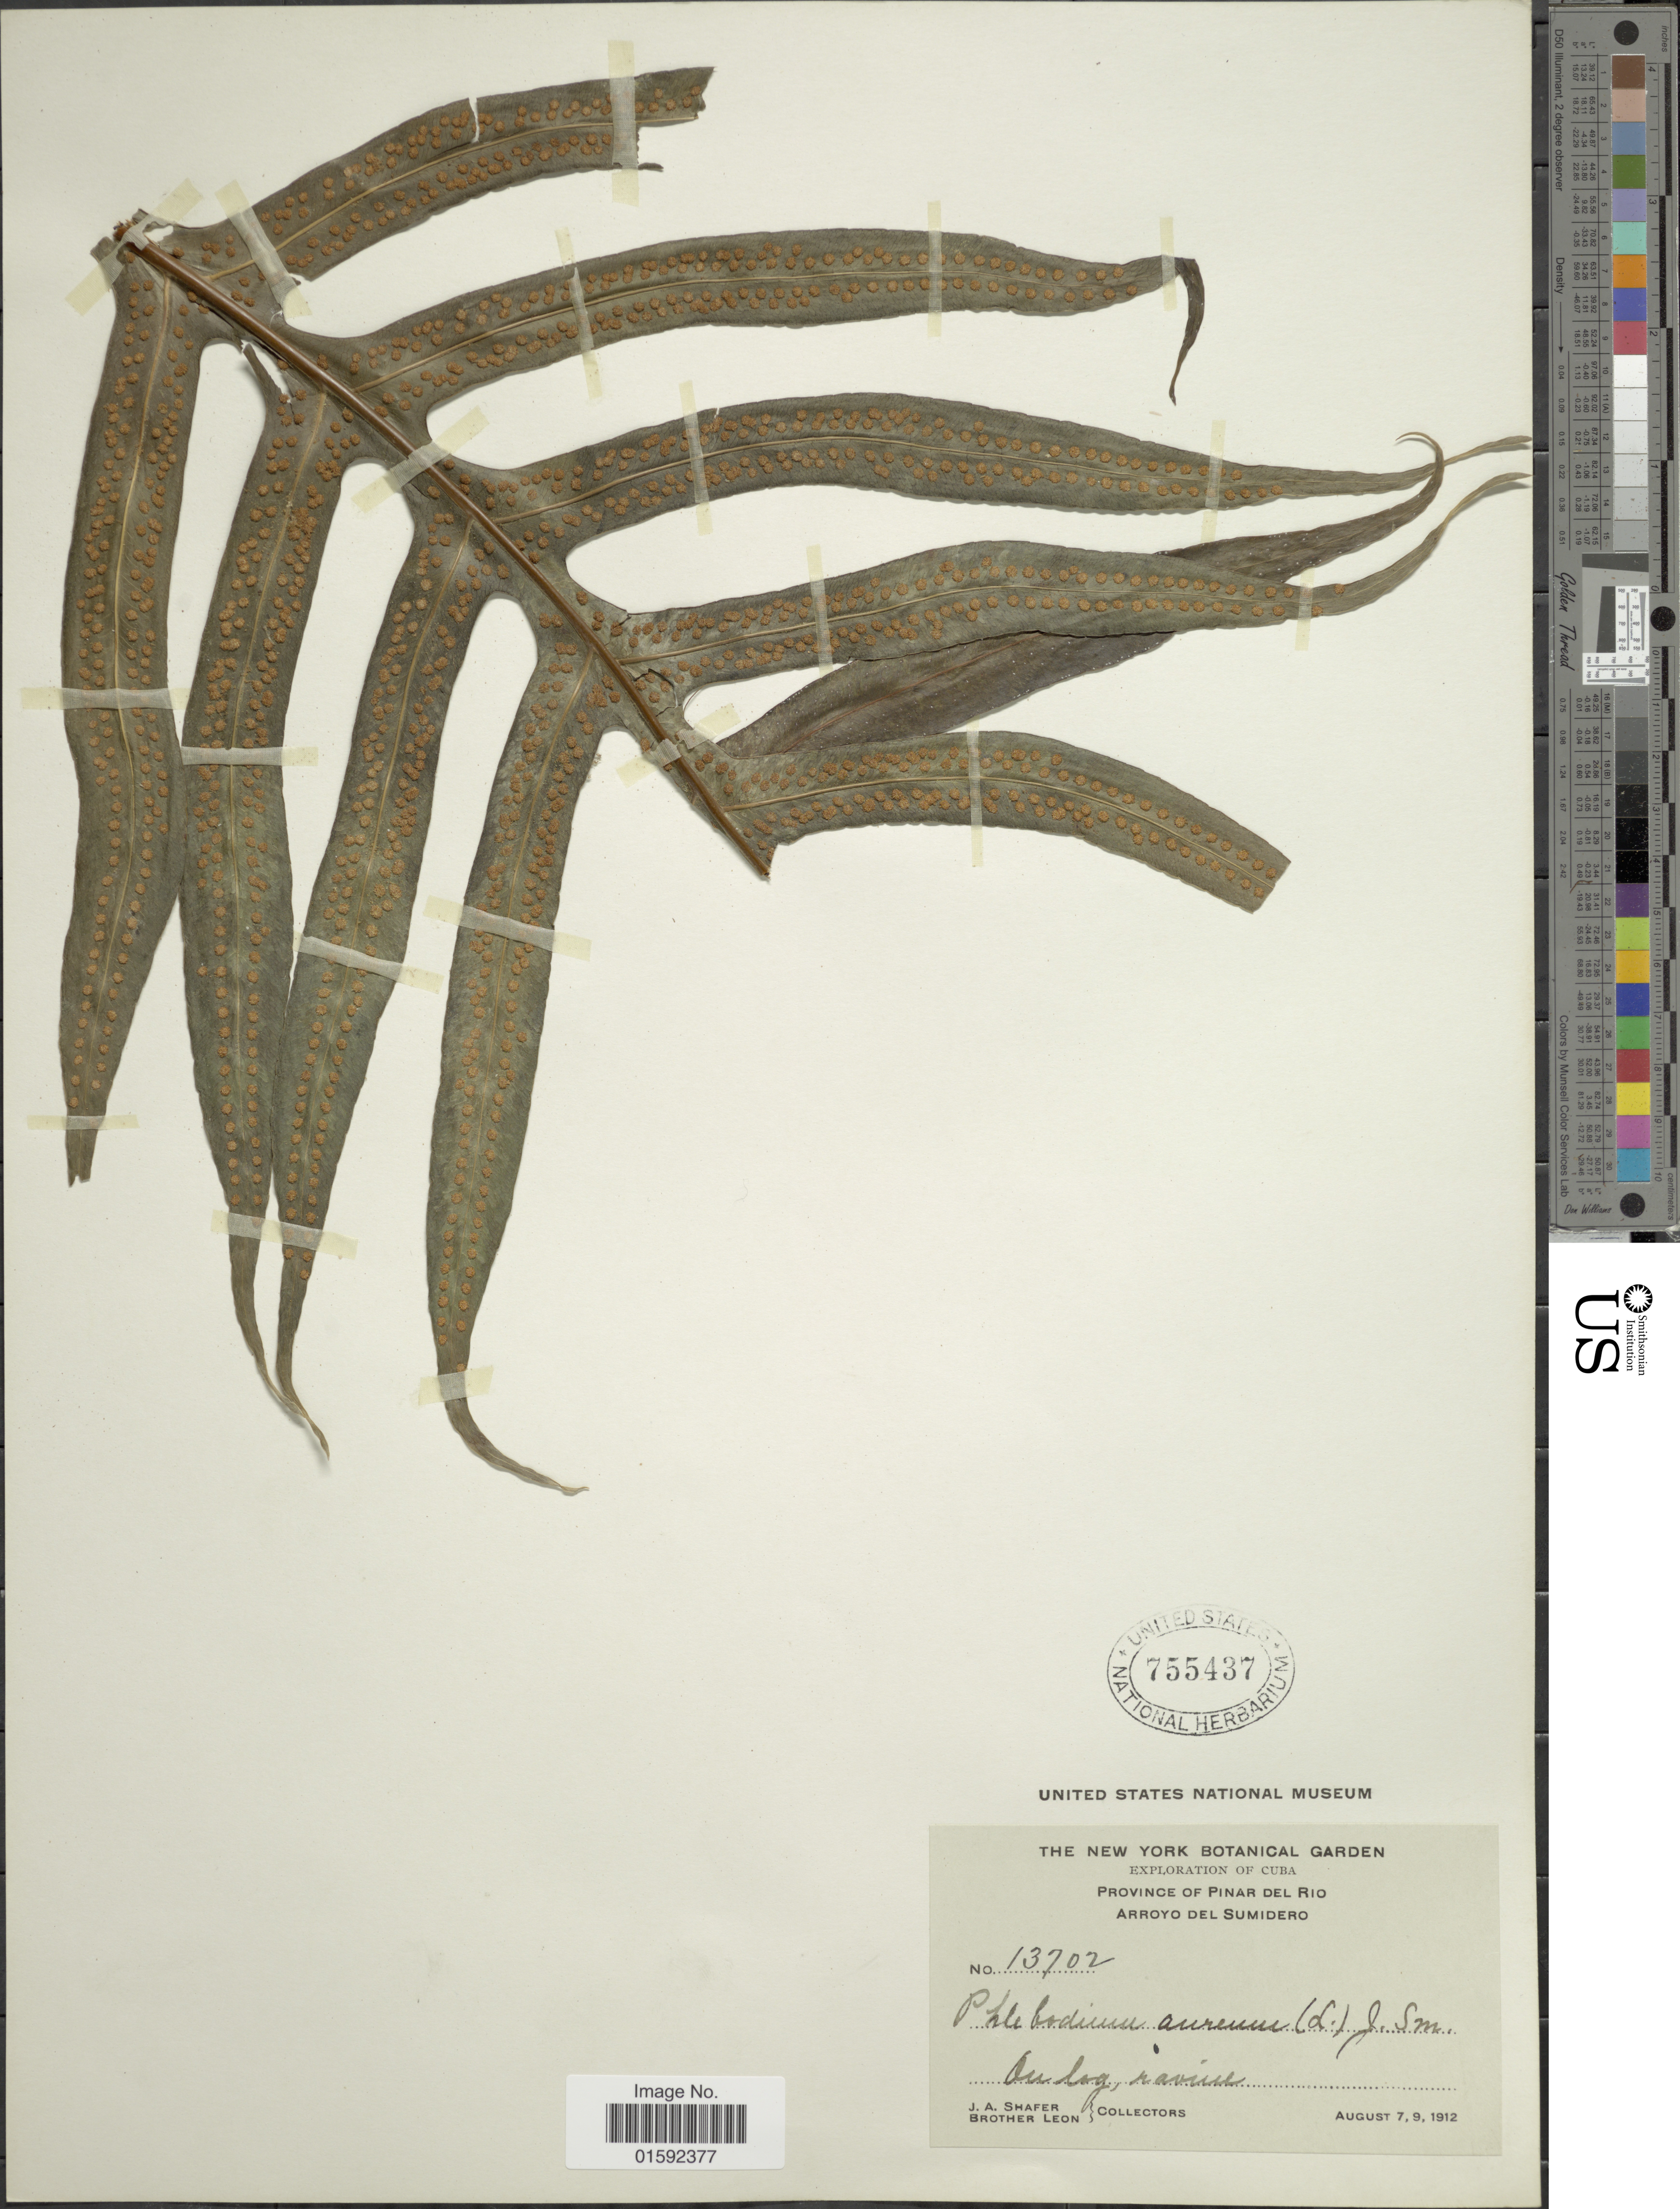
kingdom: Plantae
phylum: Tracheophyta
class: Polypodiopsida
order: Polypodiales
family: Polypodiaceae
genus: Phlebodium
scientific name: Phlebodium aureum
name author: (L.) J. Sm.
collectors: J. A. Shafer & Bro. León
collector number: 13702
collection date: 1912-08-07/1912-08-09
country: Cuba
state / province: Pinar del Río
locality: Cuba, Province of Pinar del Rio, Arroyo del Sumidero.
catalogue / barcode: US 755437